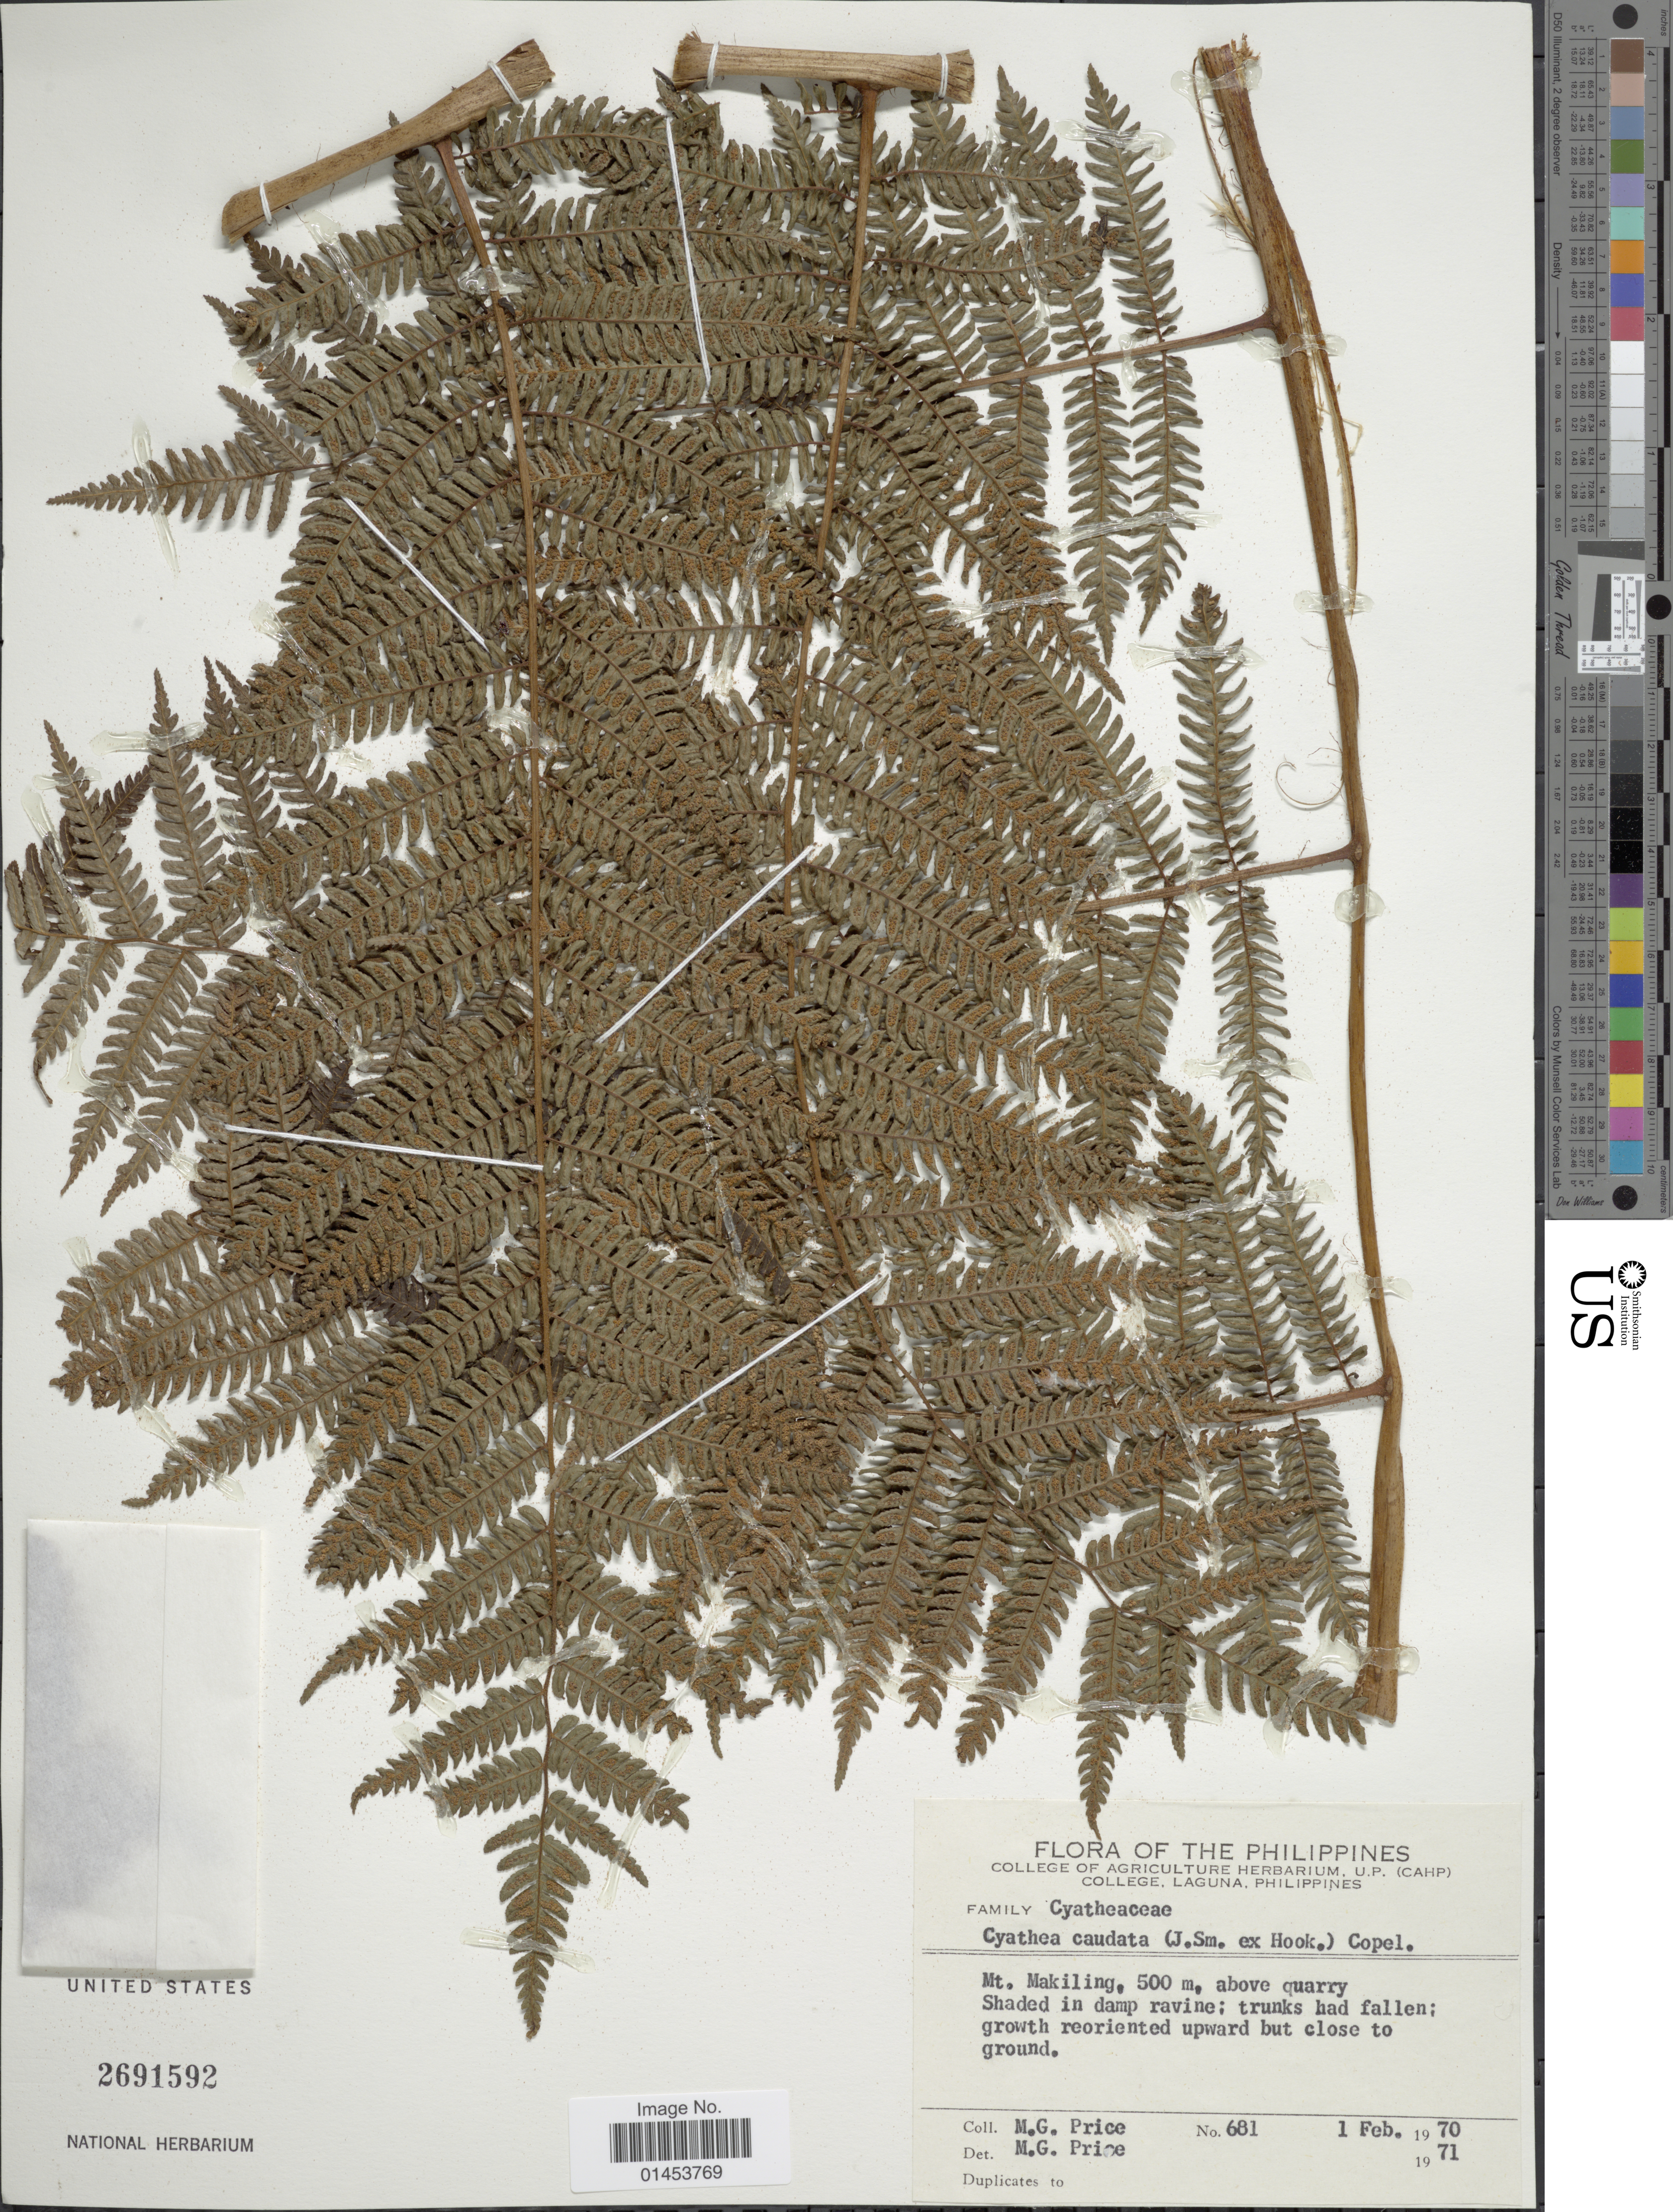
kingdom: Plantae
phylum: Tracheophyta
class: Polypodiopsida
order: Cyatheales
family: Cyatheaceae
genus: Cyathea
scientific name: Cyathea caudata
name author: (Hook.) Copel.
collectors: M. G. Price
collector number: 681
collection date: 1970-02-01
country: Philippines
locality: Mt. Makiling, above quarry shaded in damp ravine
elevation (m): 500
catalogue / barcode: US 2691592